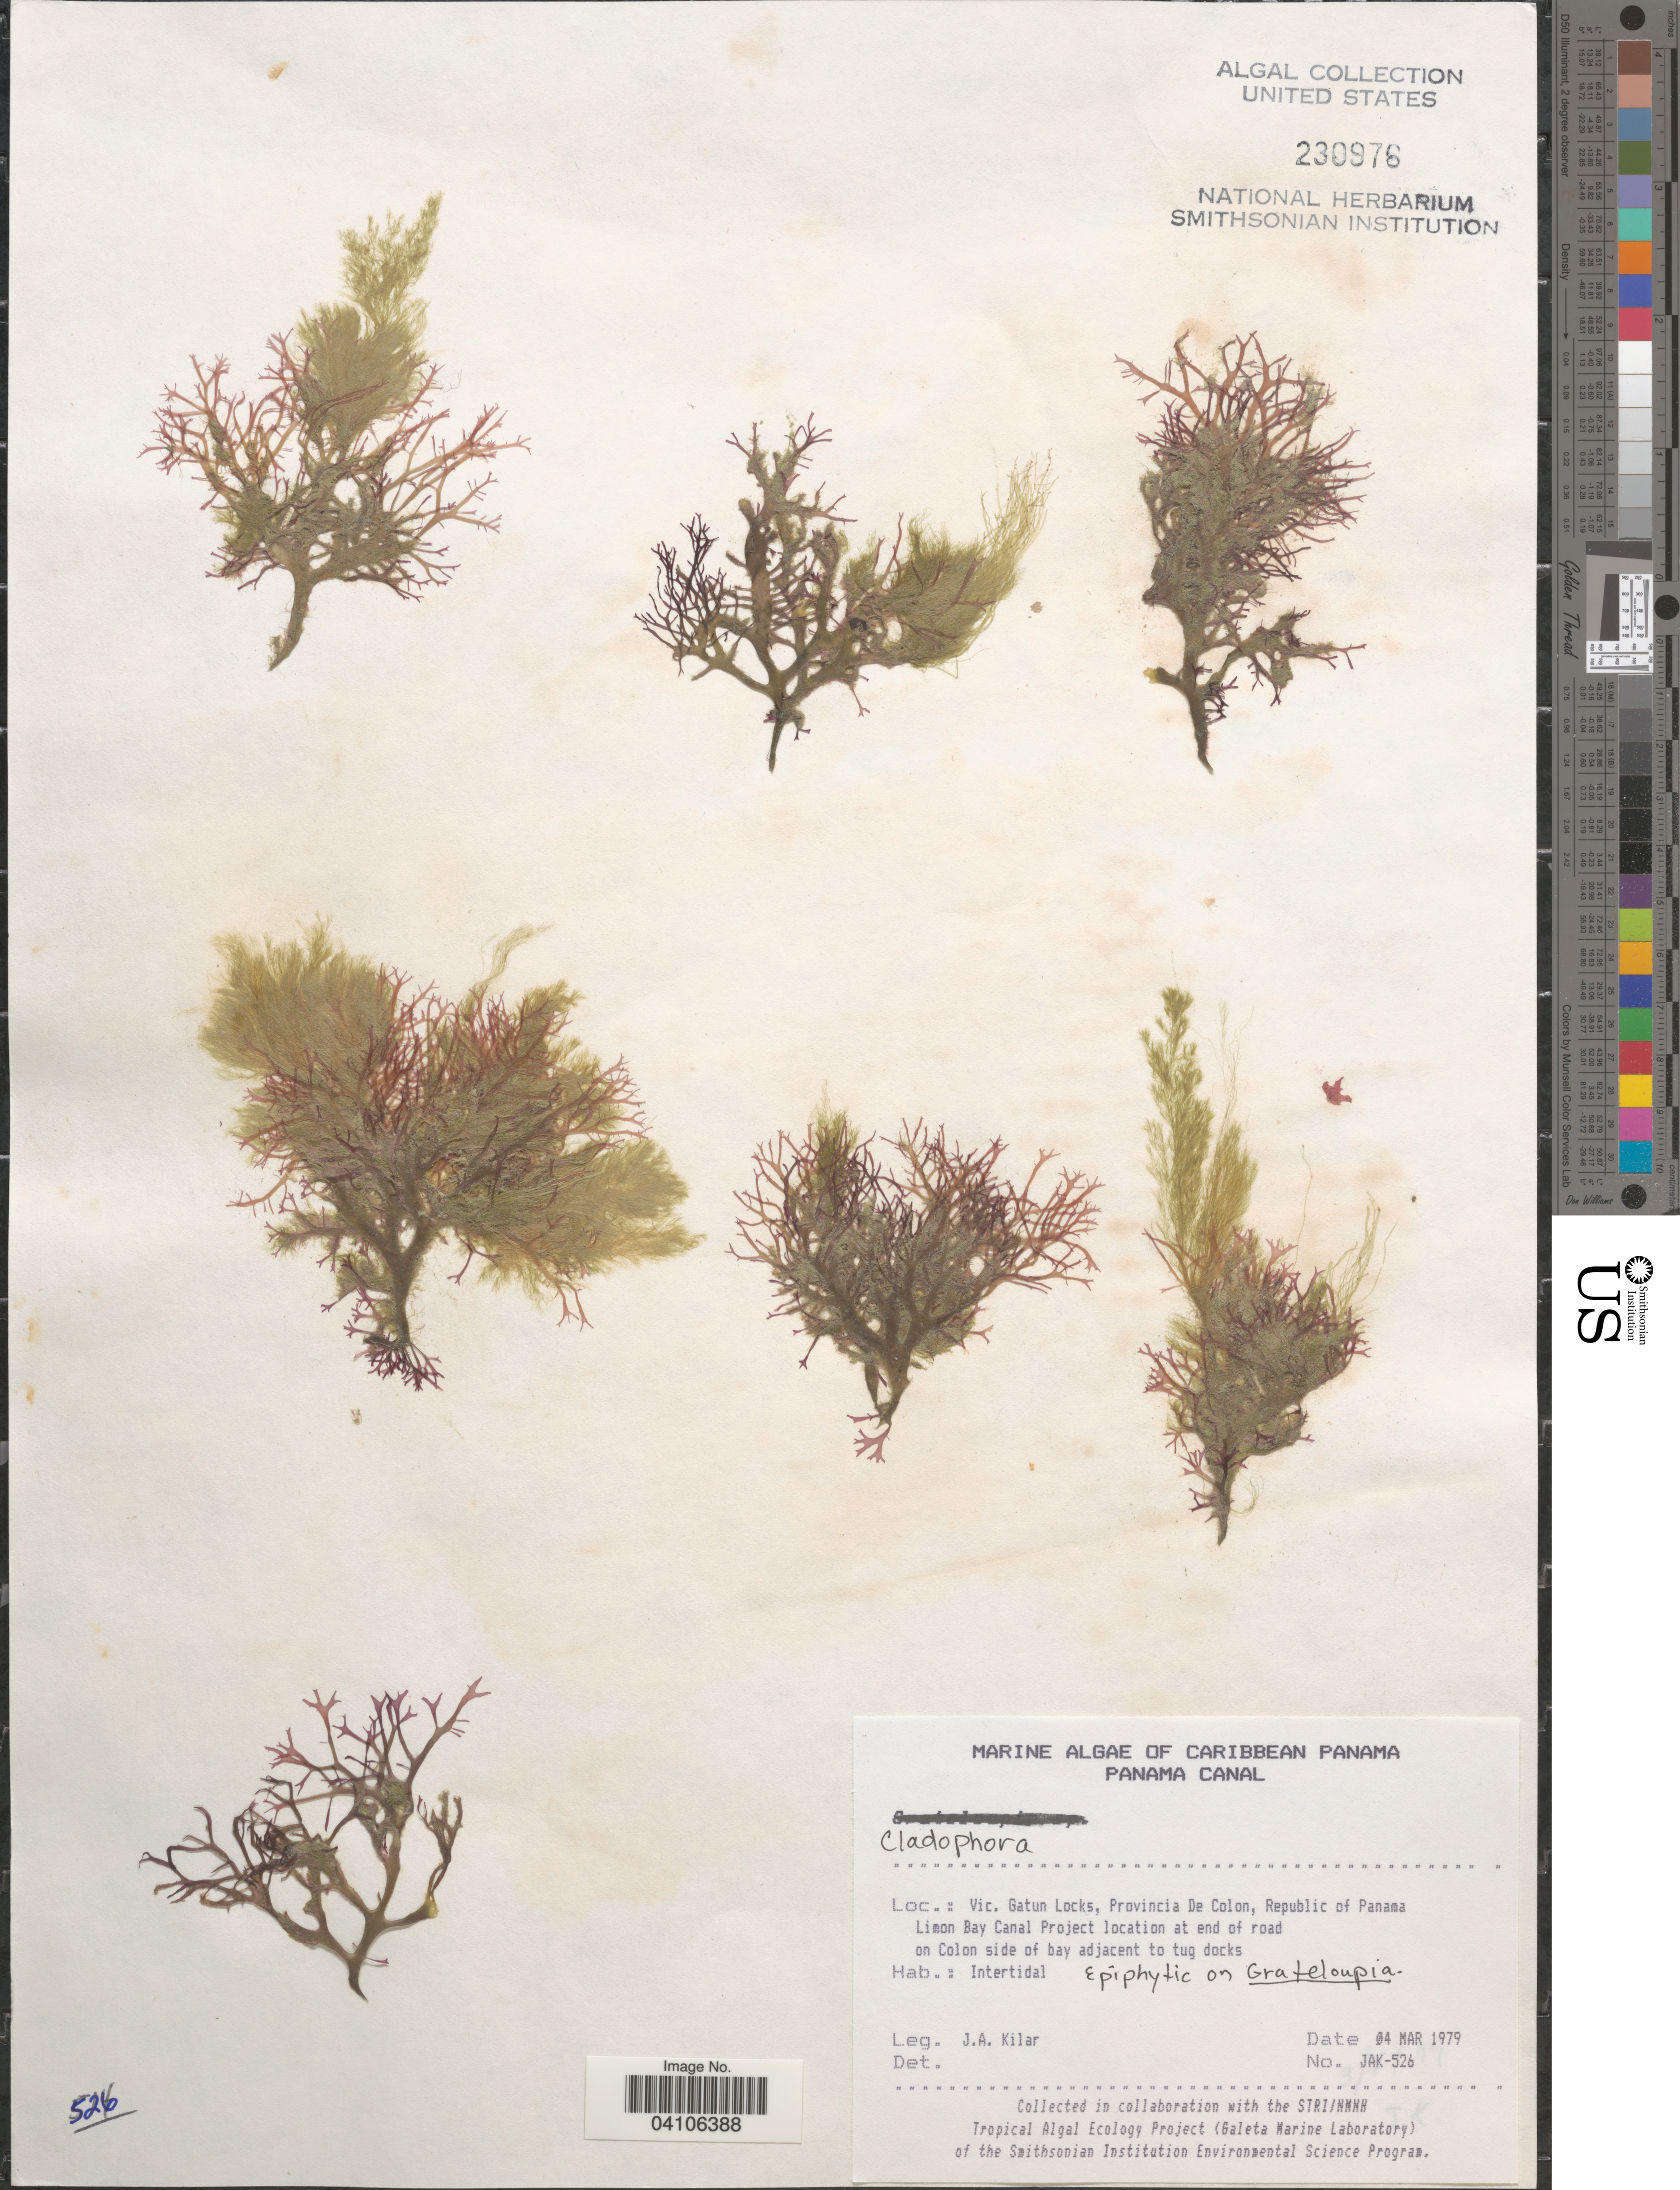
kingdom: Plantae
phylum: Chlorophyta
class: Ulvophyceae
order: Cladophorales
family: Cladophoraceae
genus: Cladophora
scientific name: Cladophora sp.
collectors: J. A. Kilar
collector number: JAK-526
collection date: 1979-03-04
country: Panama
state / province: Colón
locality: Caribbean Panama. Panama Canal. Vic. Gatun Locks, Republic of Panama. Limon Bay Canal Project location at end of road on Colon side of bay adjacent to tug docks.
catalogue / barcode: US 230976